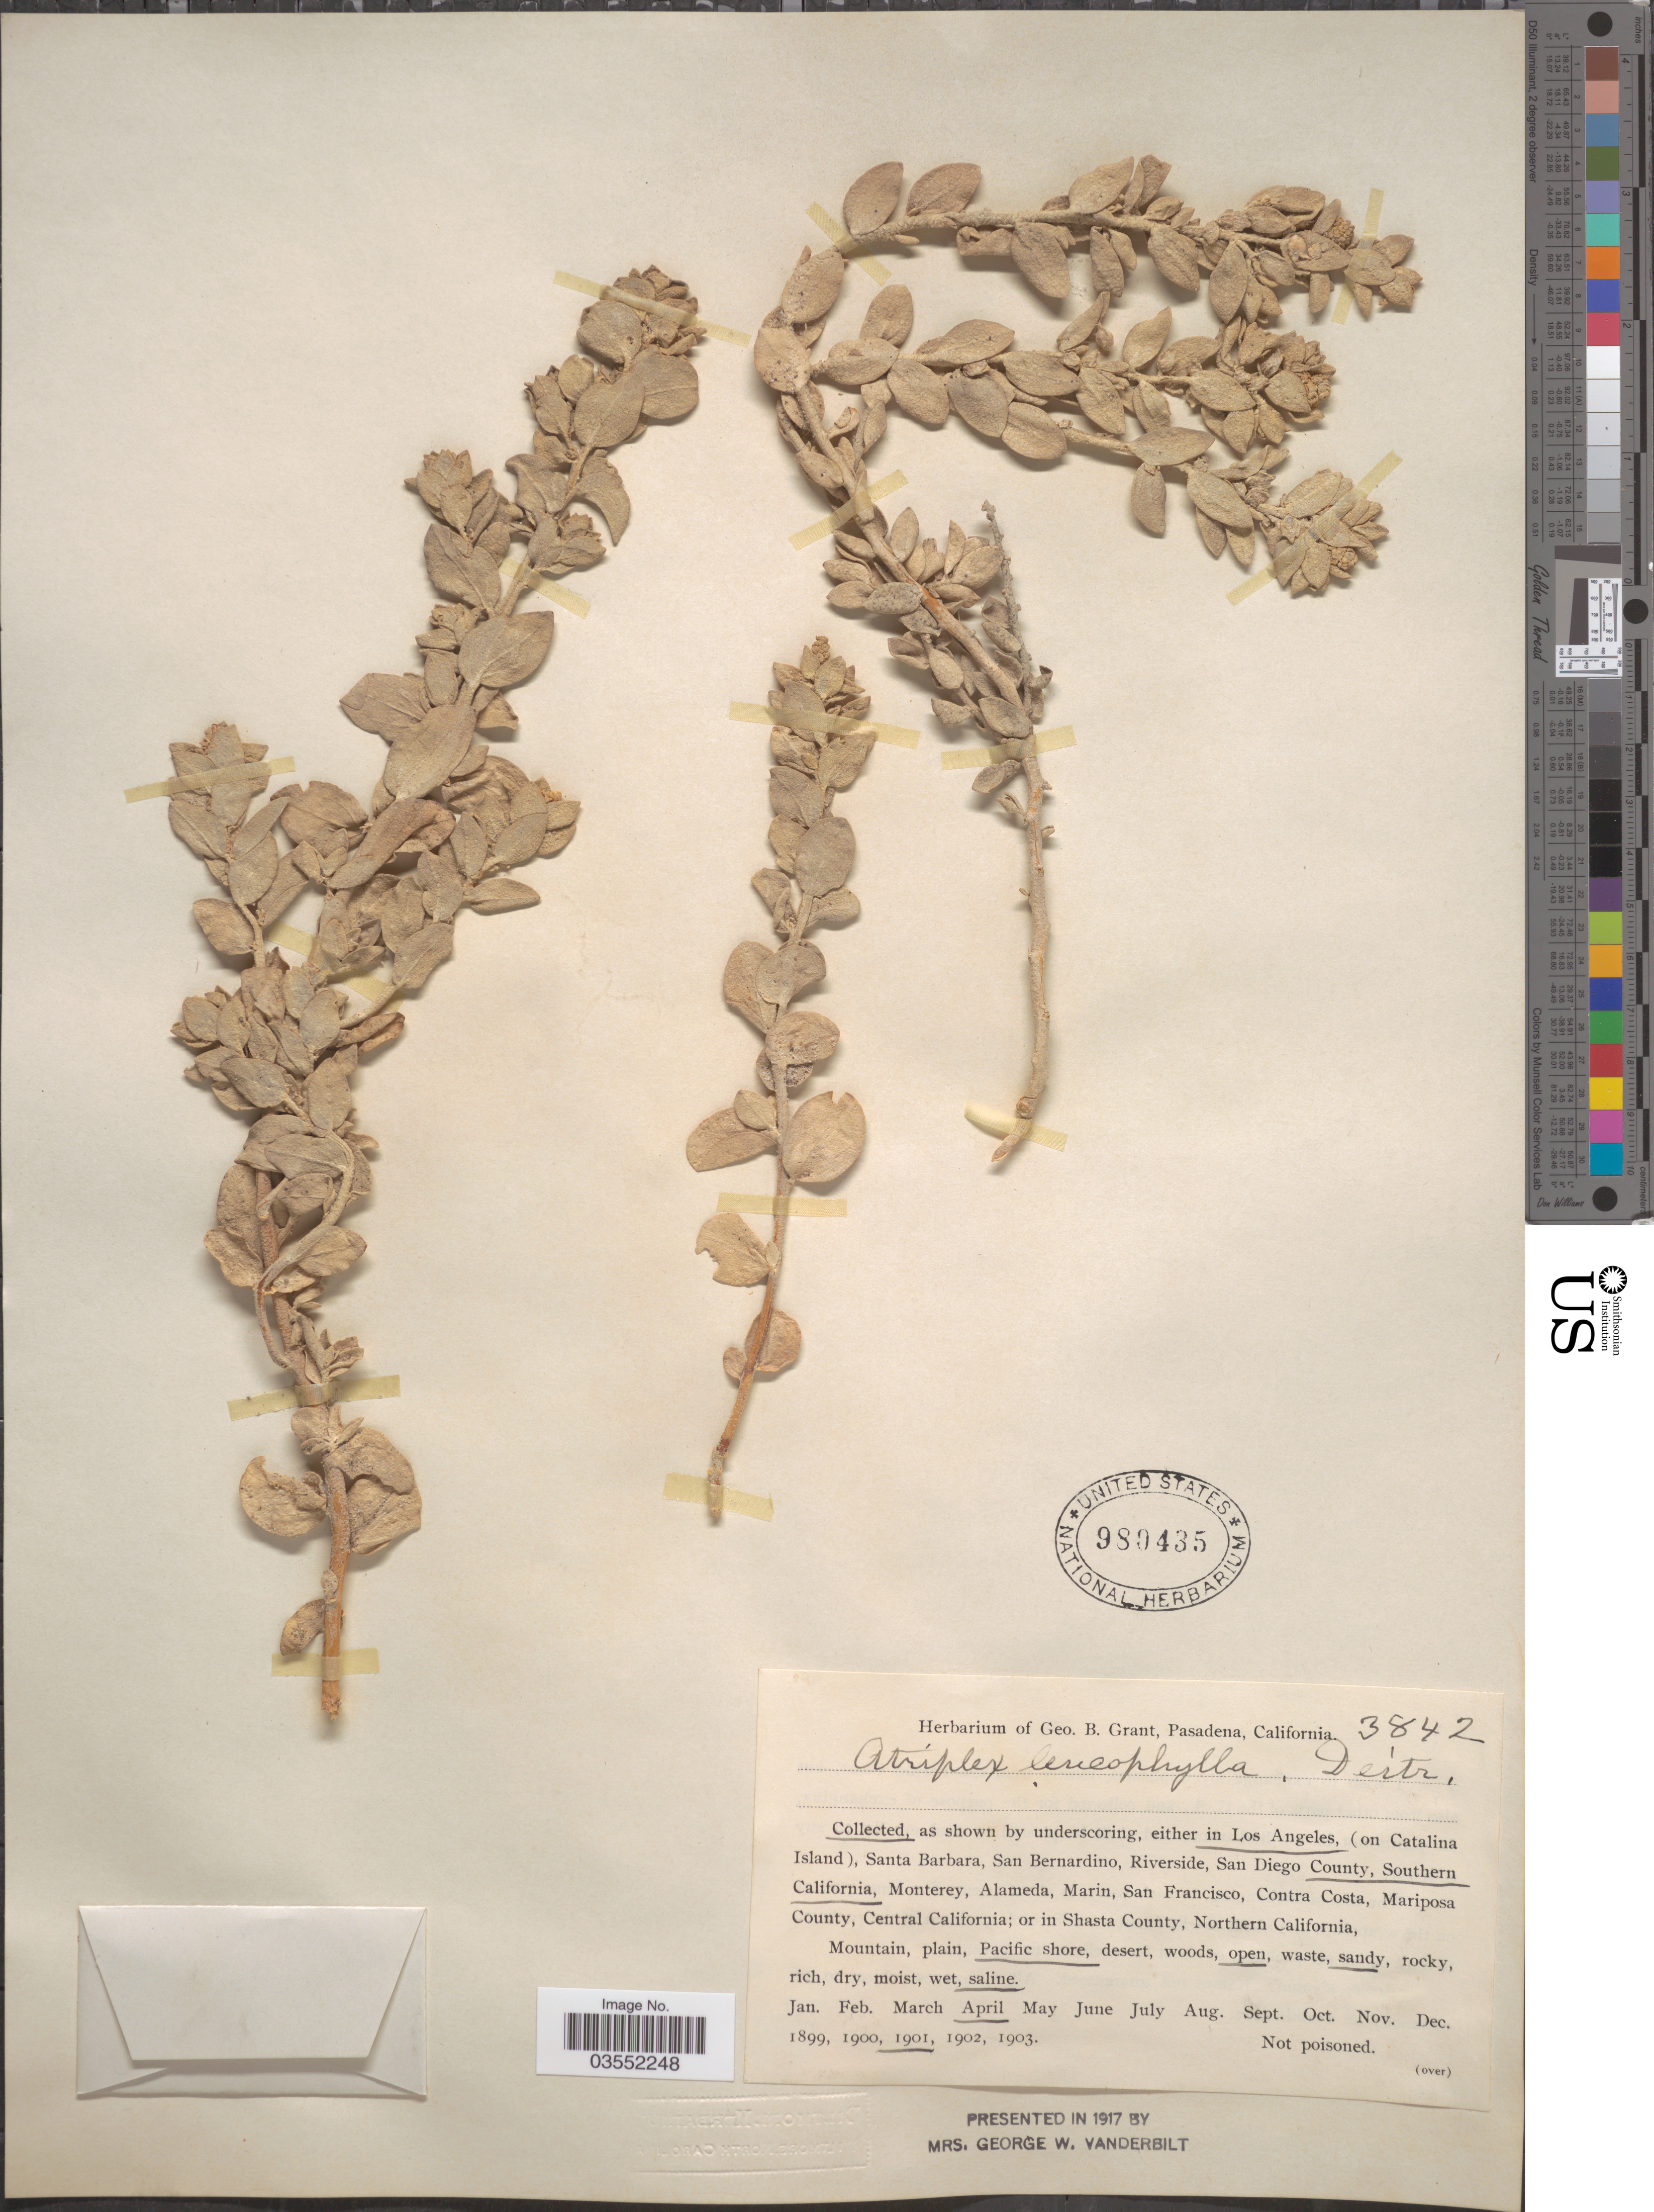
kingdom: Plantae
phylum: Tracheophyta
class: Magnoliopsida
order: Caryophyllales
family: Amaranthaceae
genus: Atriplex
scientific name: Atriplex leucophylla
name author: (Moq.) D. Dietr.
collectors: ex herb. Geo. B. Grant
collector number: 3842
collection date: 1901-04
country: United States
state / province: California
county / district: Los Angeles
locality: Los Angeles, San Diego County [unsure placement], Southern California. Pacific shore.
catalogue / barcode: US 980435